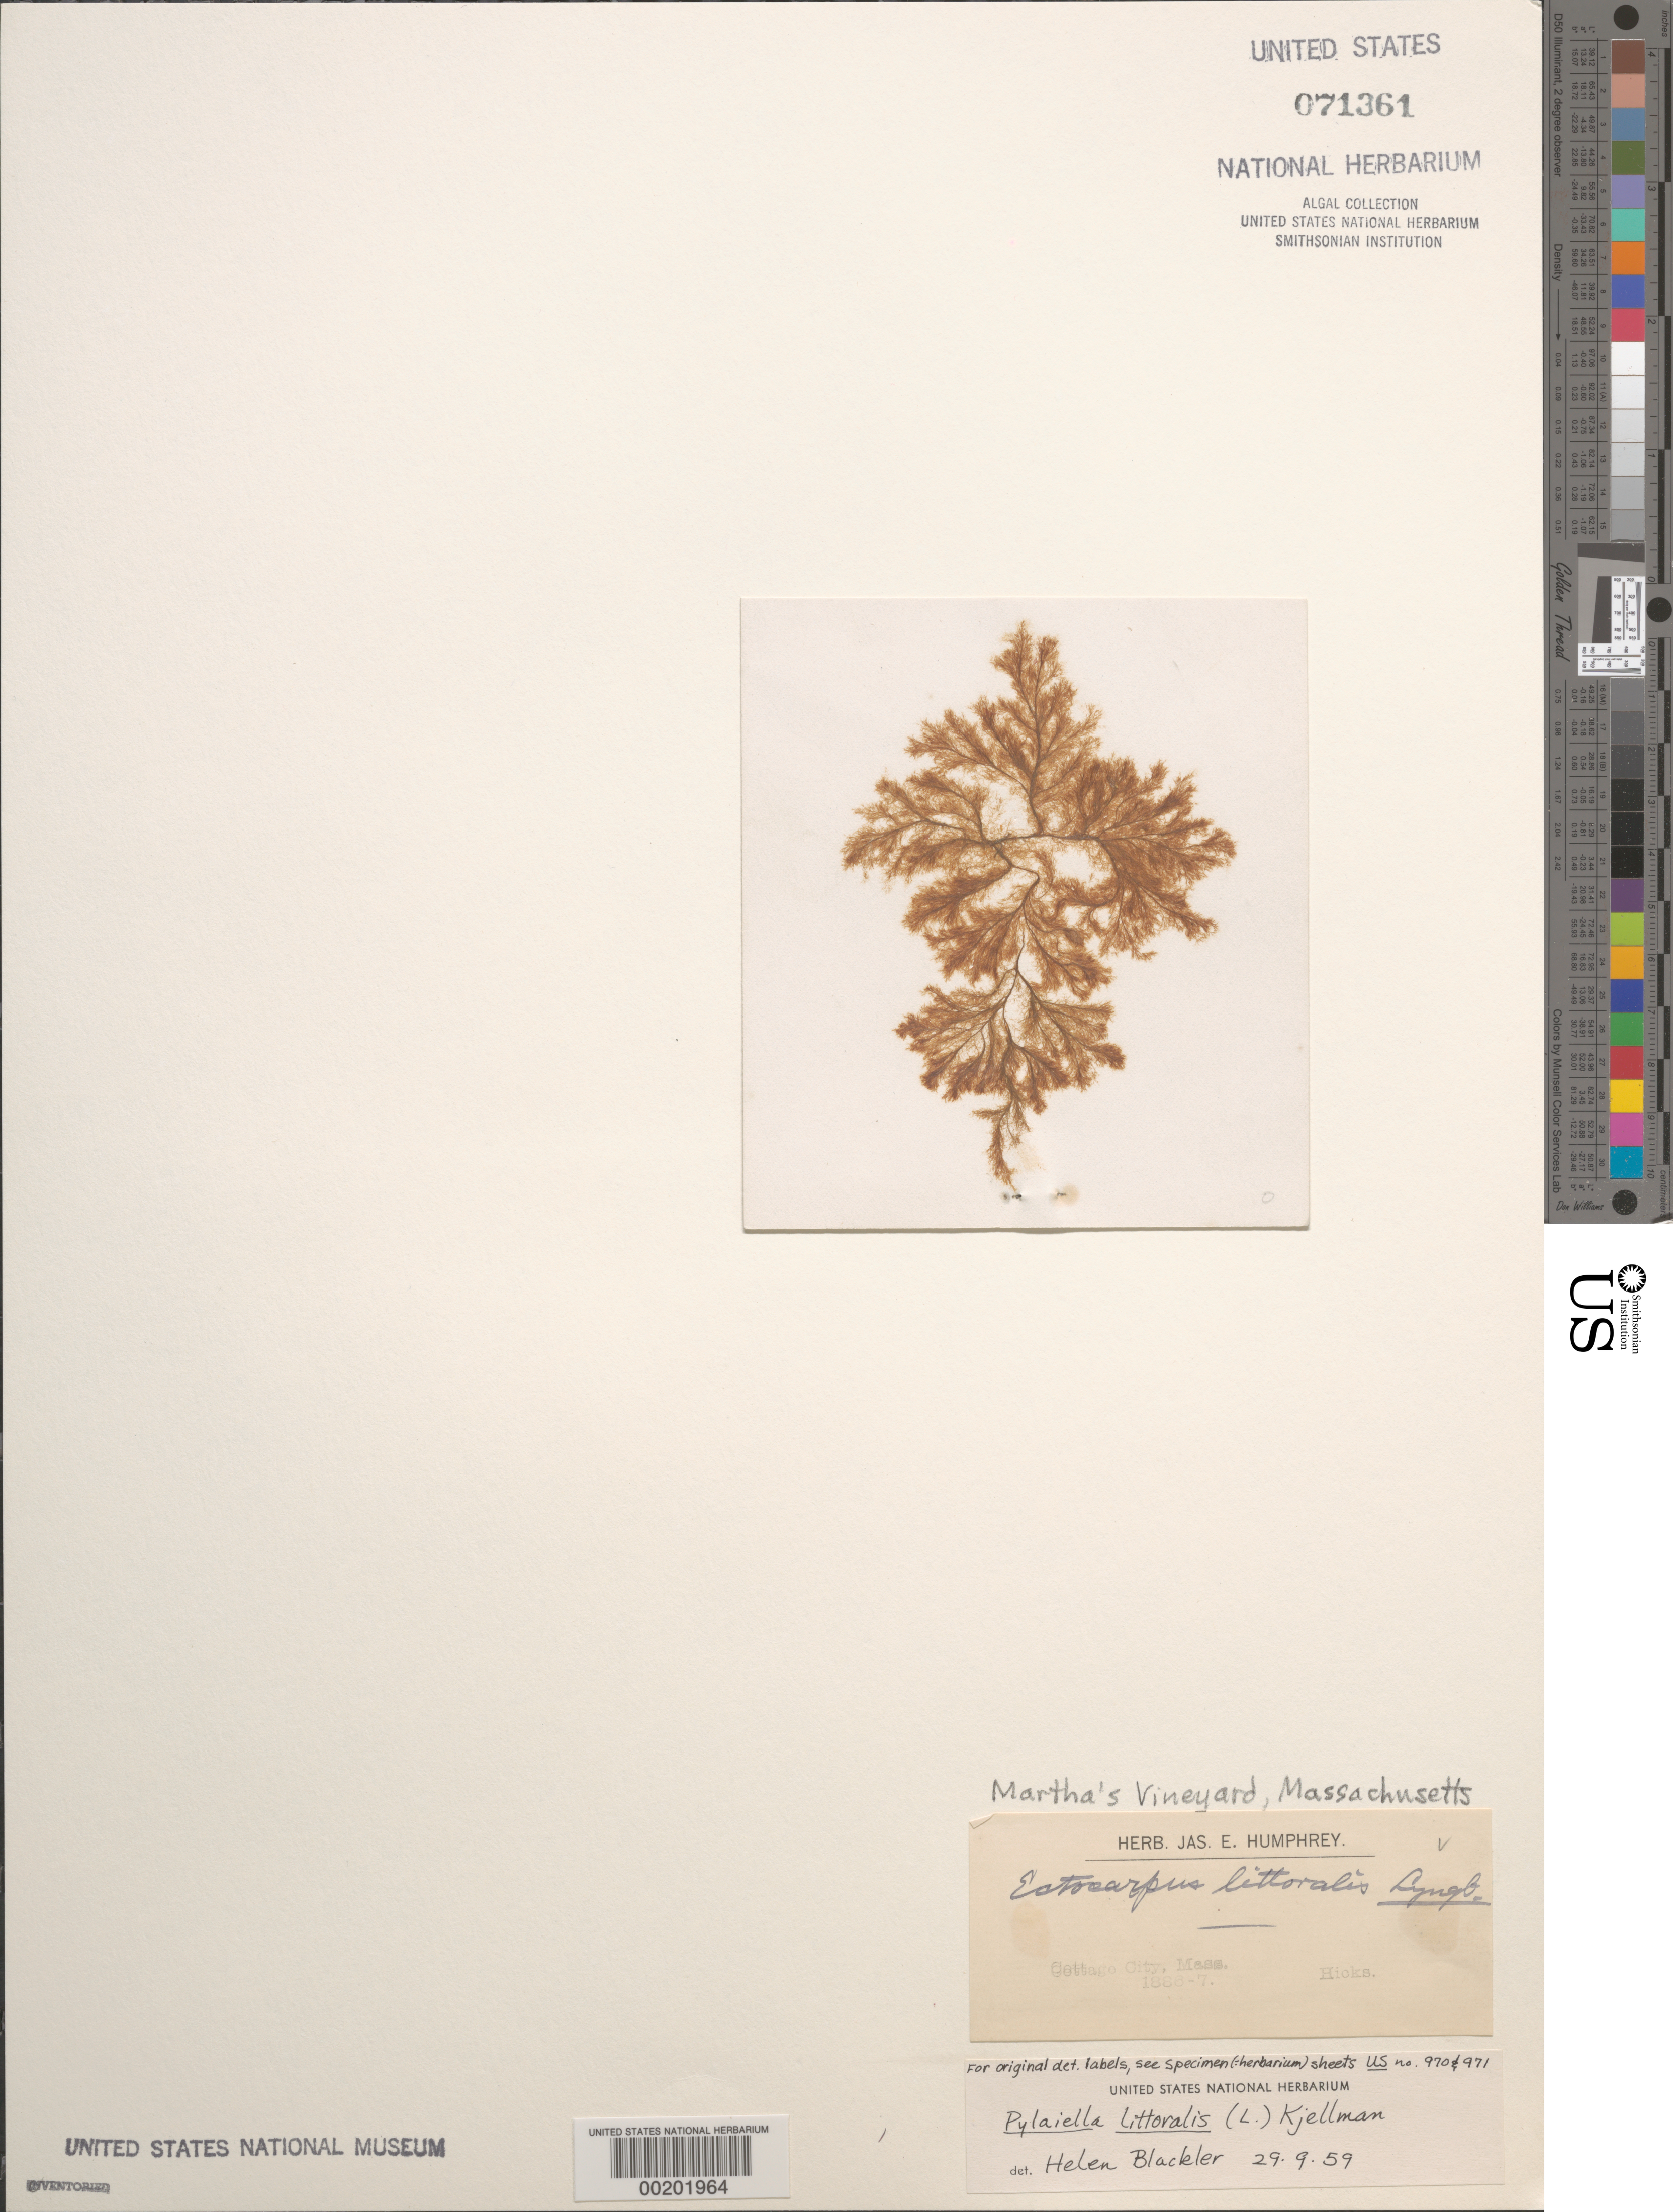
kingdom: Chromista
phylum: Ochrophyta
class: Phaeophyceae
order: Ectocarpales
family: Acinetosporaceae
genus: Pylaiella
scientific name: Pylaiella litoralis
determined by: Blackler, H.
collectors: -. Hicks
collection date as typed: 1886 to -- --- 1887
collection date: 1886/1887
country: United States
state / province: Massachusetts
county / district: Dukes County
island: Martha's Vineyard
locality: Cottage City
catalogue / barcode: US 71361